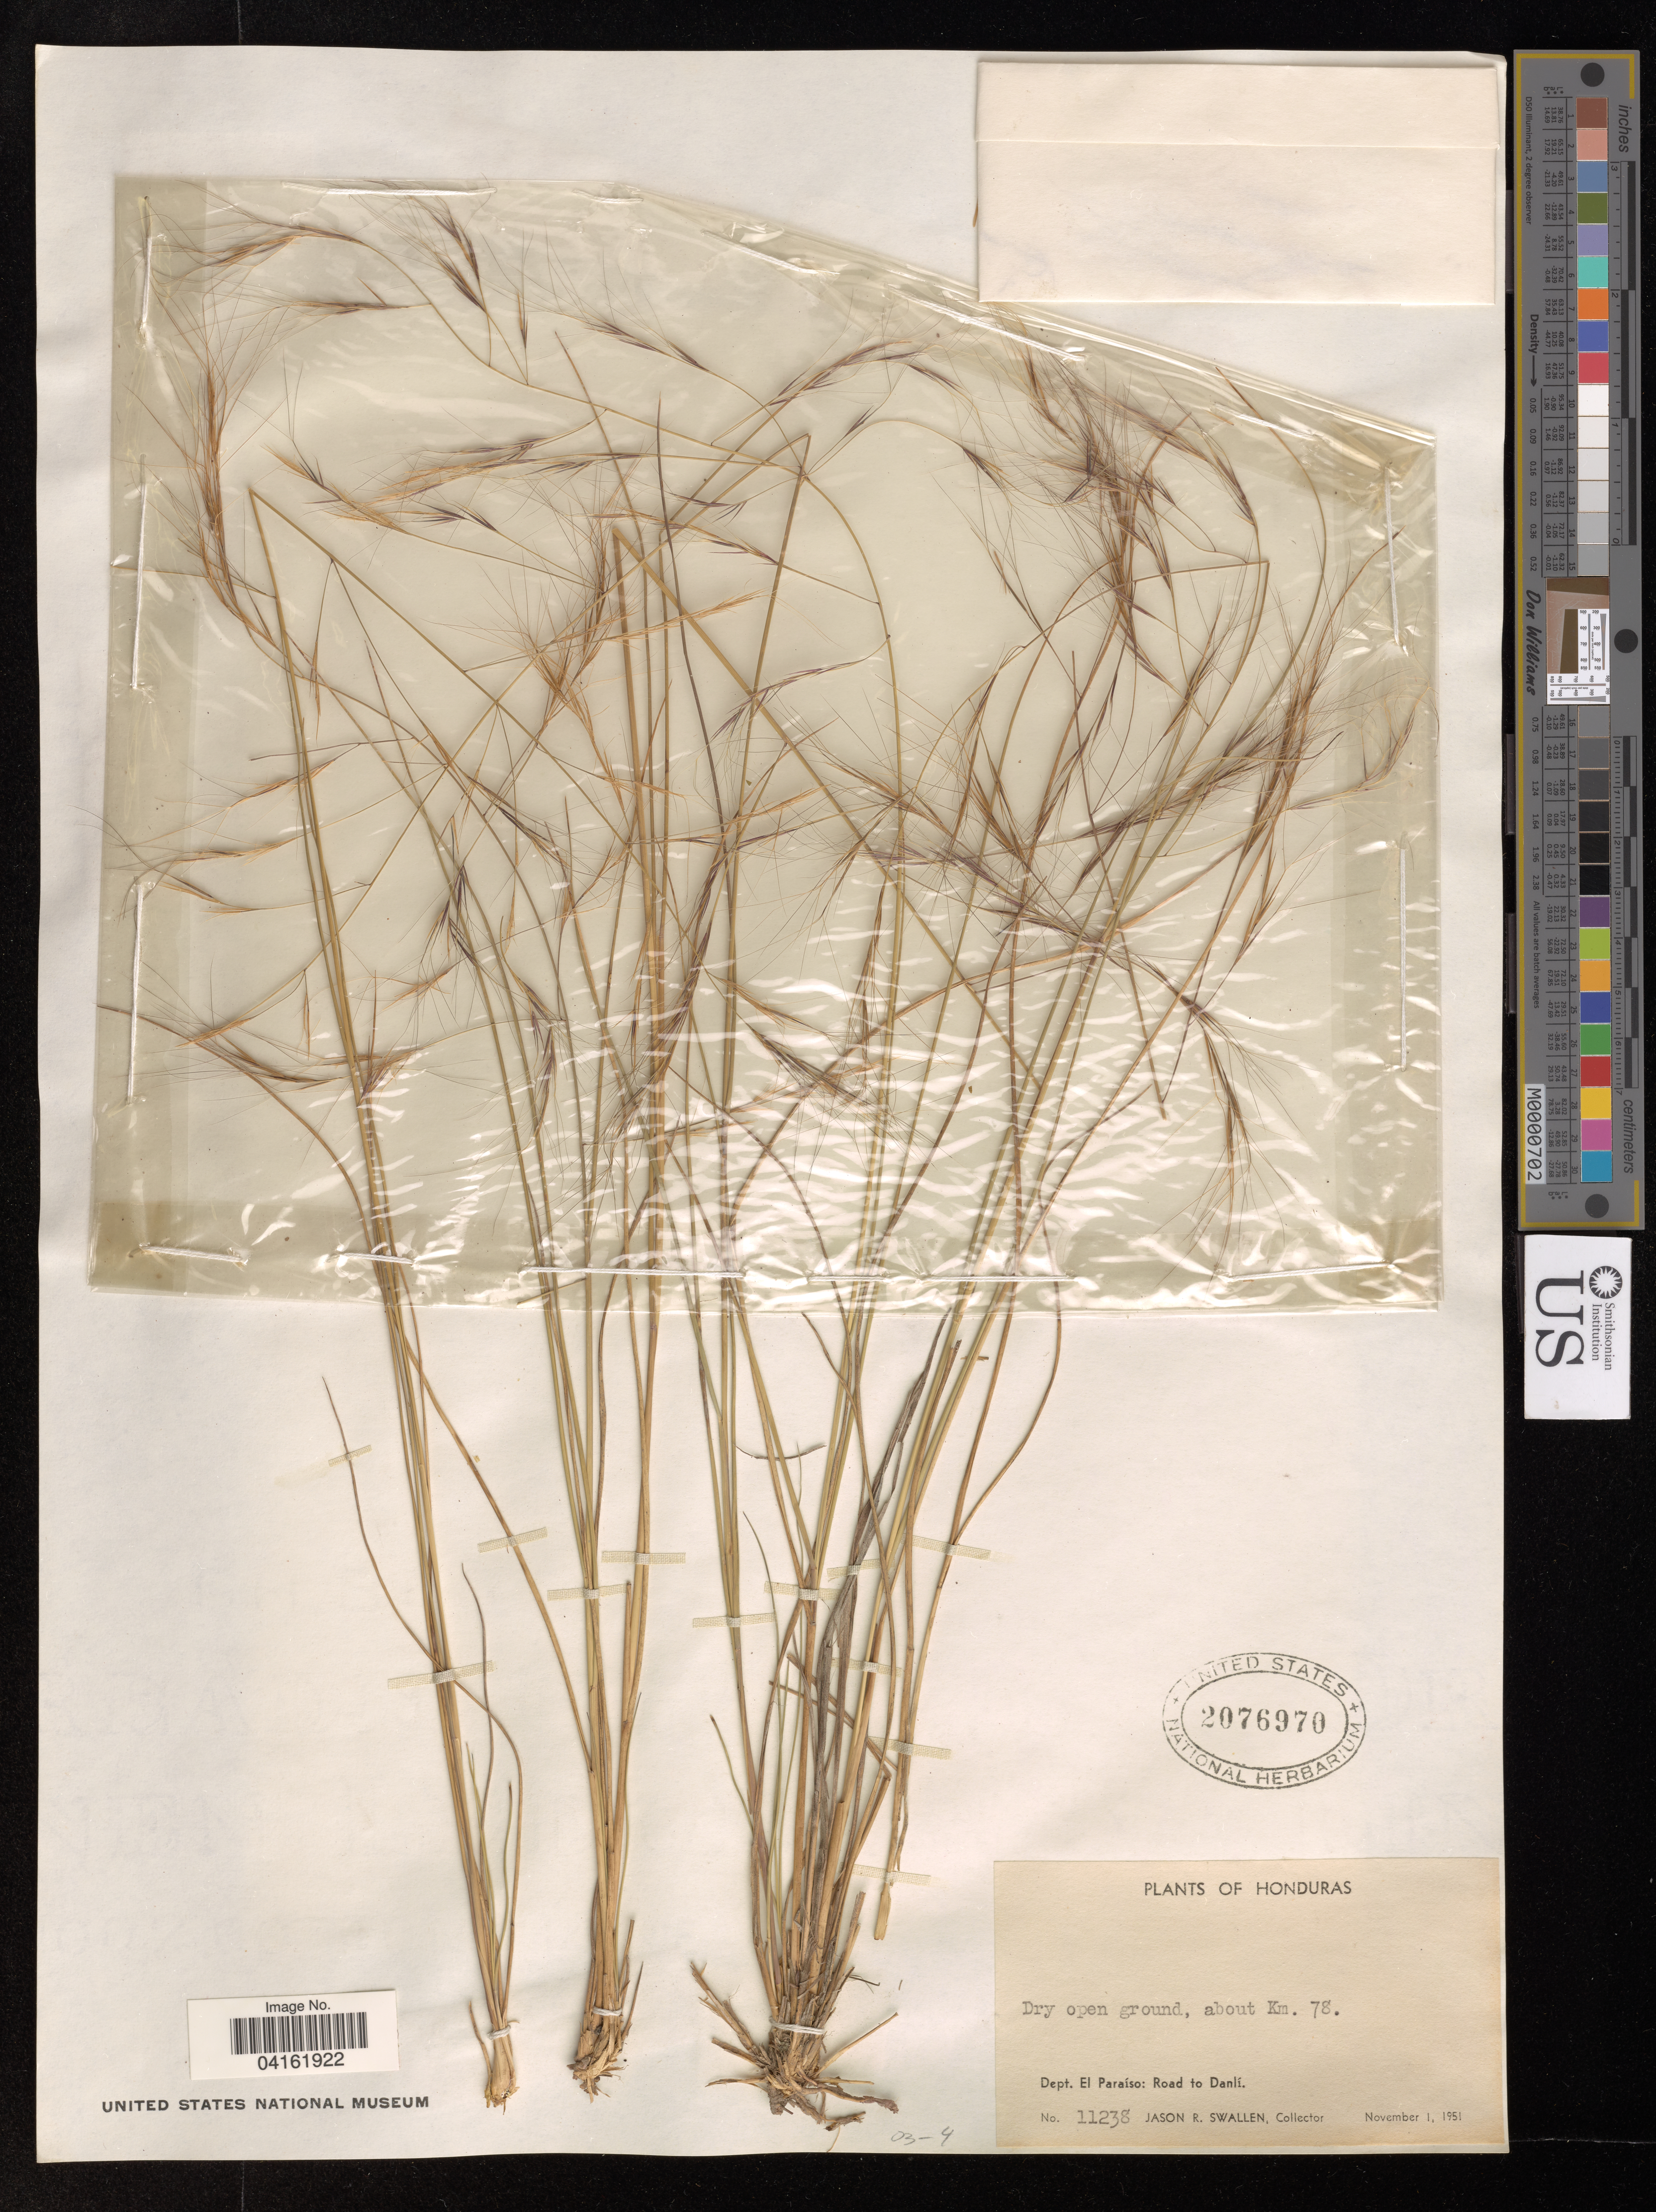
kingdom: Plantae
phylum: Tracheophyta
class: Liliopsida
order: Poales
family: Poaceae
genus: Aristida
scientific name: Aristida sp.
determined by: Strong, Mark T., (BOT), Smithsonian Institution - National Museum of Natural History (UNITED STATES)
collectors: J. R. Swallen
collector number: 11238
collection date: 1951-11-01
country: Honduras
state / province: El Paraiso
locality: Road to Danlí.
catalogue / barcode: US 2076970